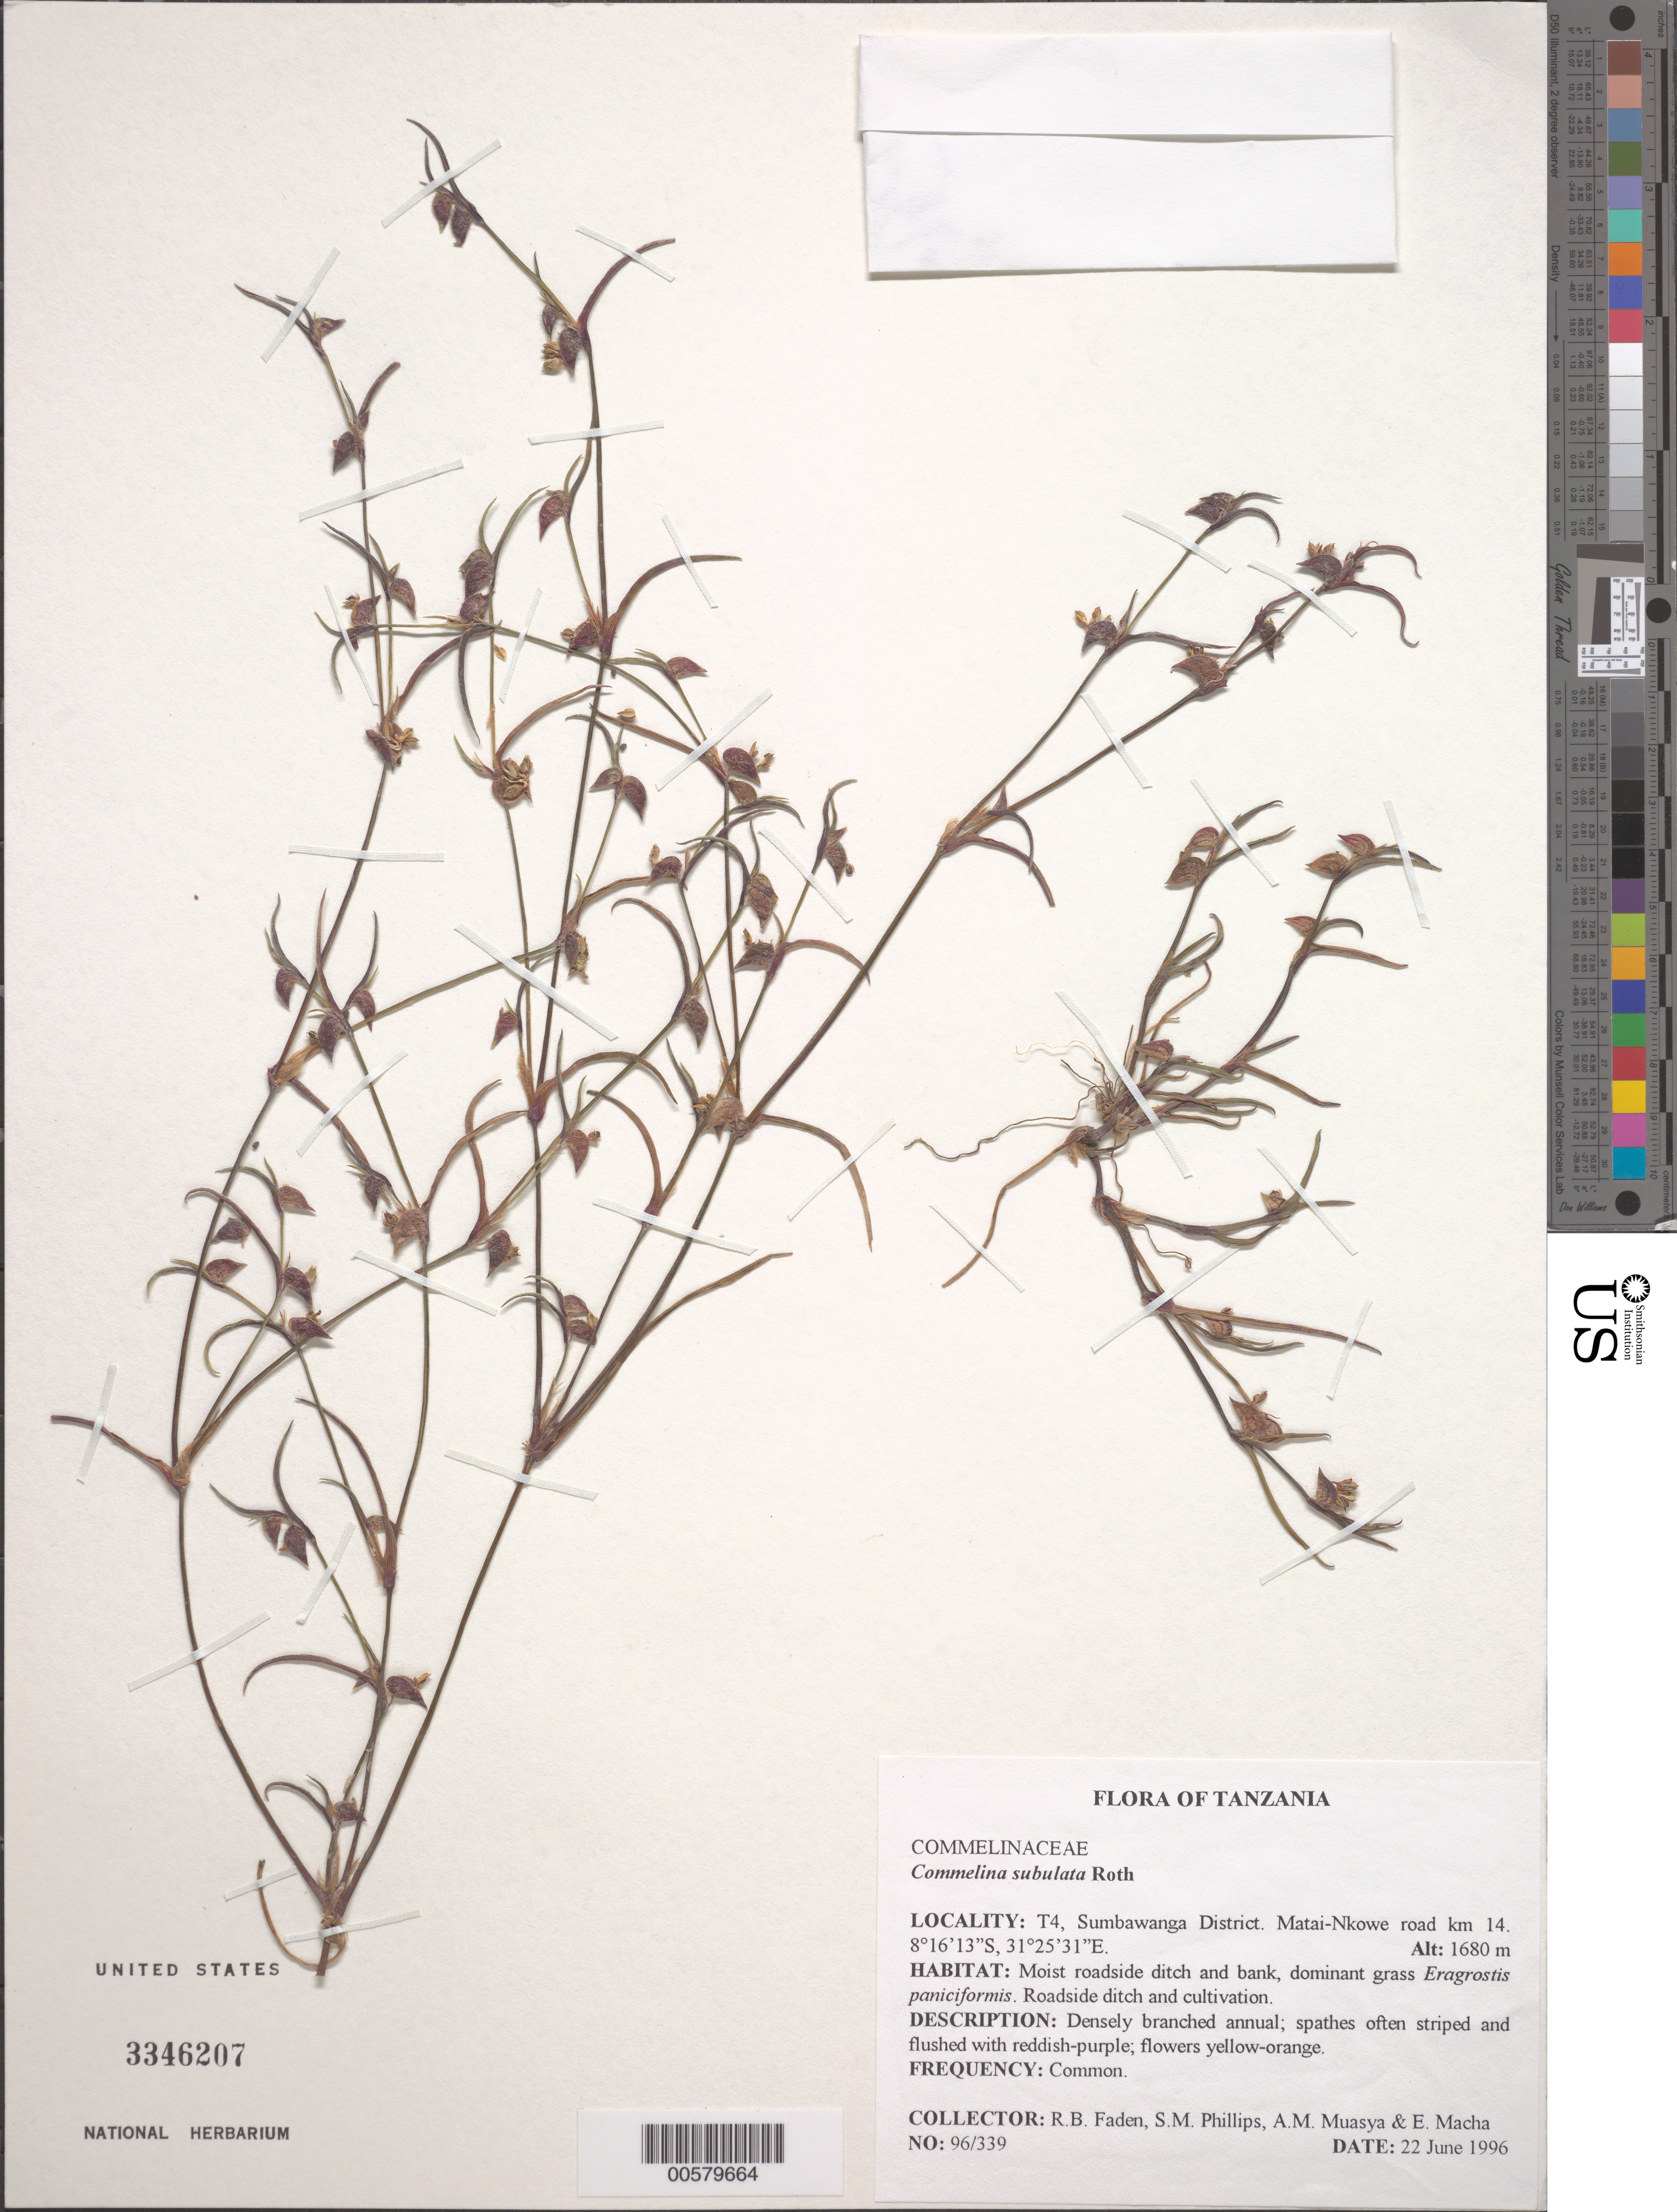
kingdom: Plantae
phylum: Tracheophyta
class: Liliopsida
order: Commelinales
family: Commelinaceae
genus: Commelina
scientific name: Commelina subulata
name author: Roth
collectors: R. B. Faden, S. M. Phillips, A. Muasya & E. Macha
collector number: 96/339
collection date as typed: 22 Jun 1996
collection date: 1996-06-22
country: Tanzania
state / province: Rukwa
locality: Sumbawanga dist., matai-nkowe road, km 14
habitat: Moist roadside ditch and bank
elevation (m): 1680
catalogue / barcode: US 3346207